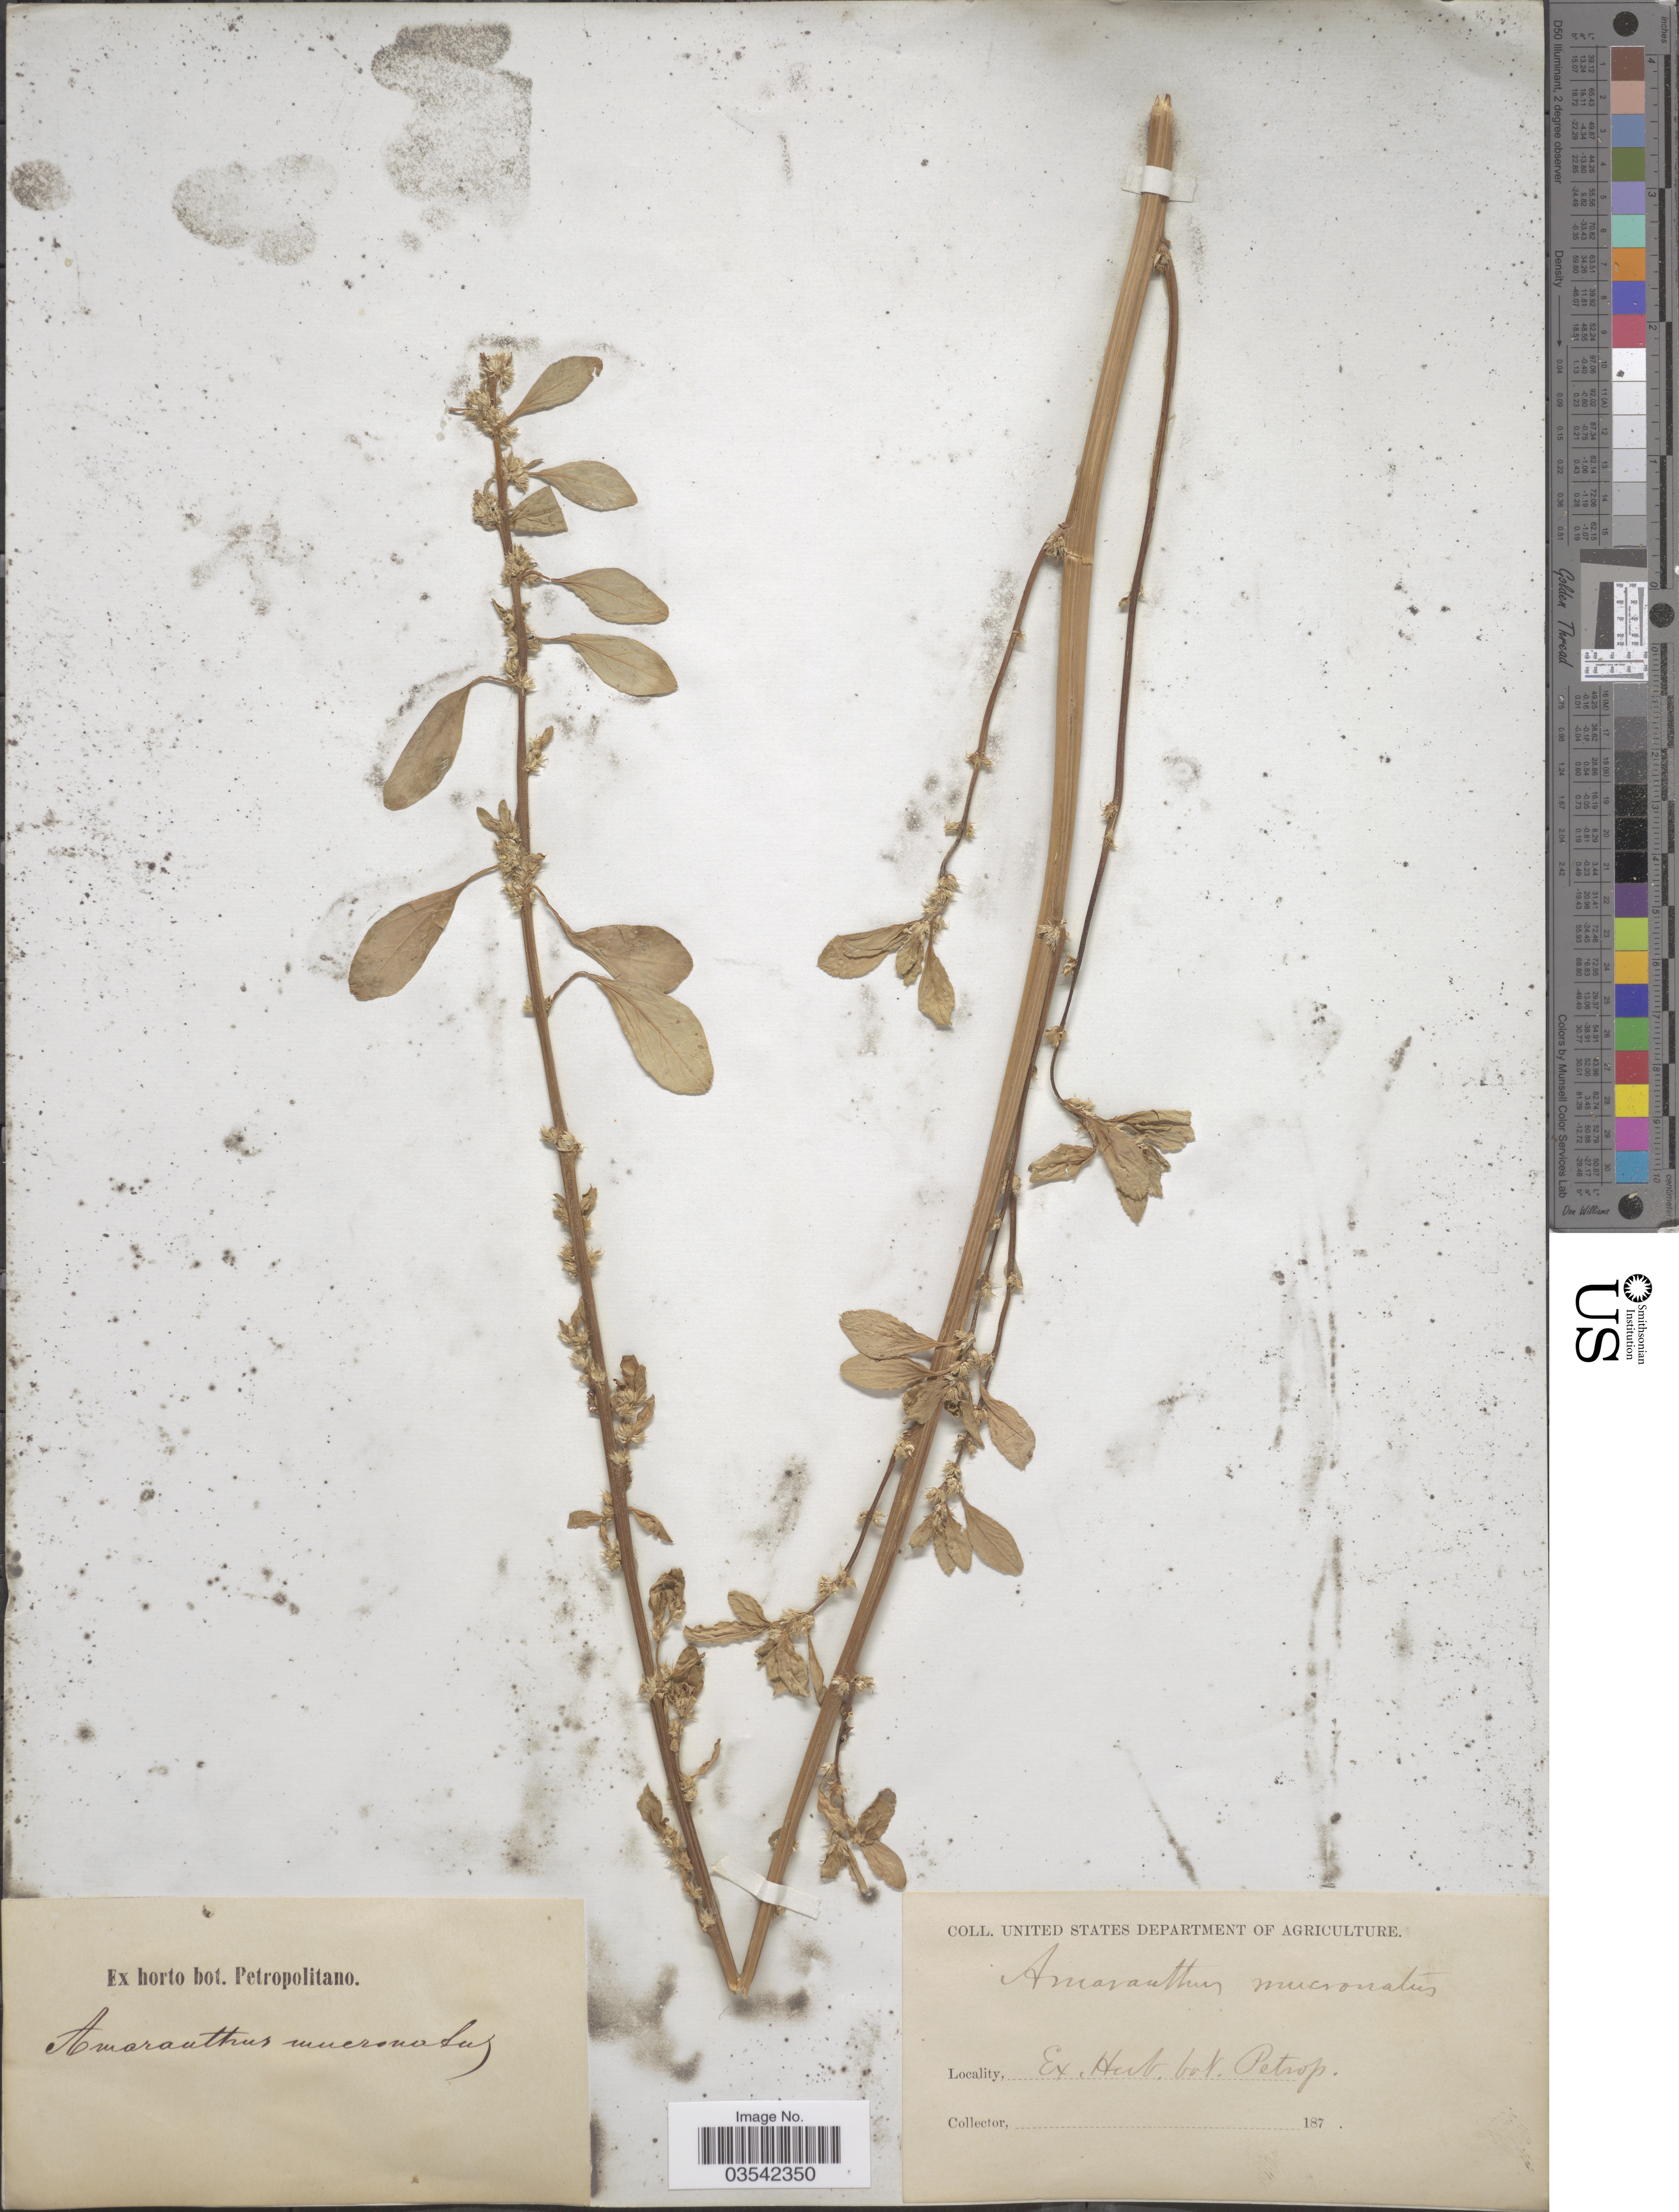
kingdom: Plantae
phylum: Tracheophyta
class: Magnoliopsida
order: Caryophyllales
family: Amaranthaceae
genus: Amaranthus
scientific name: Amaranthus mucronatus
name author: Poir.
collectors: United States Department of Agriculture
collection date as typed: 187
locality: Ex. Herb. bot. Petrop.